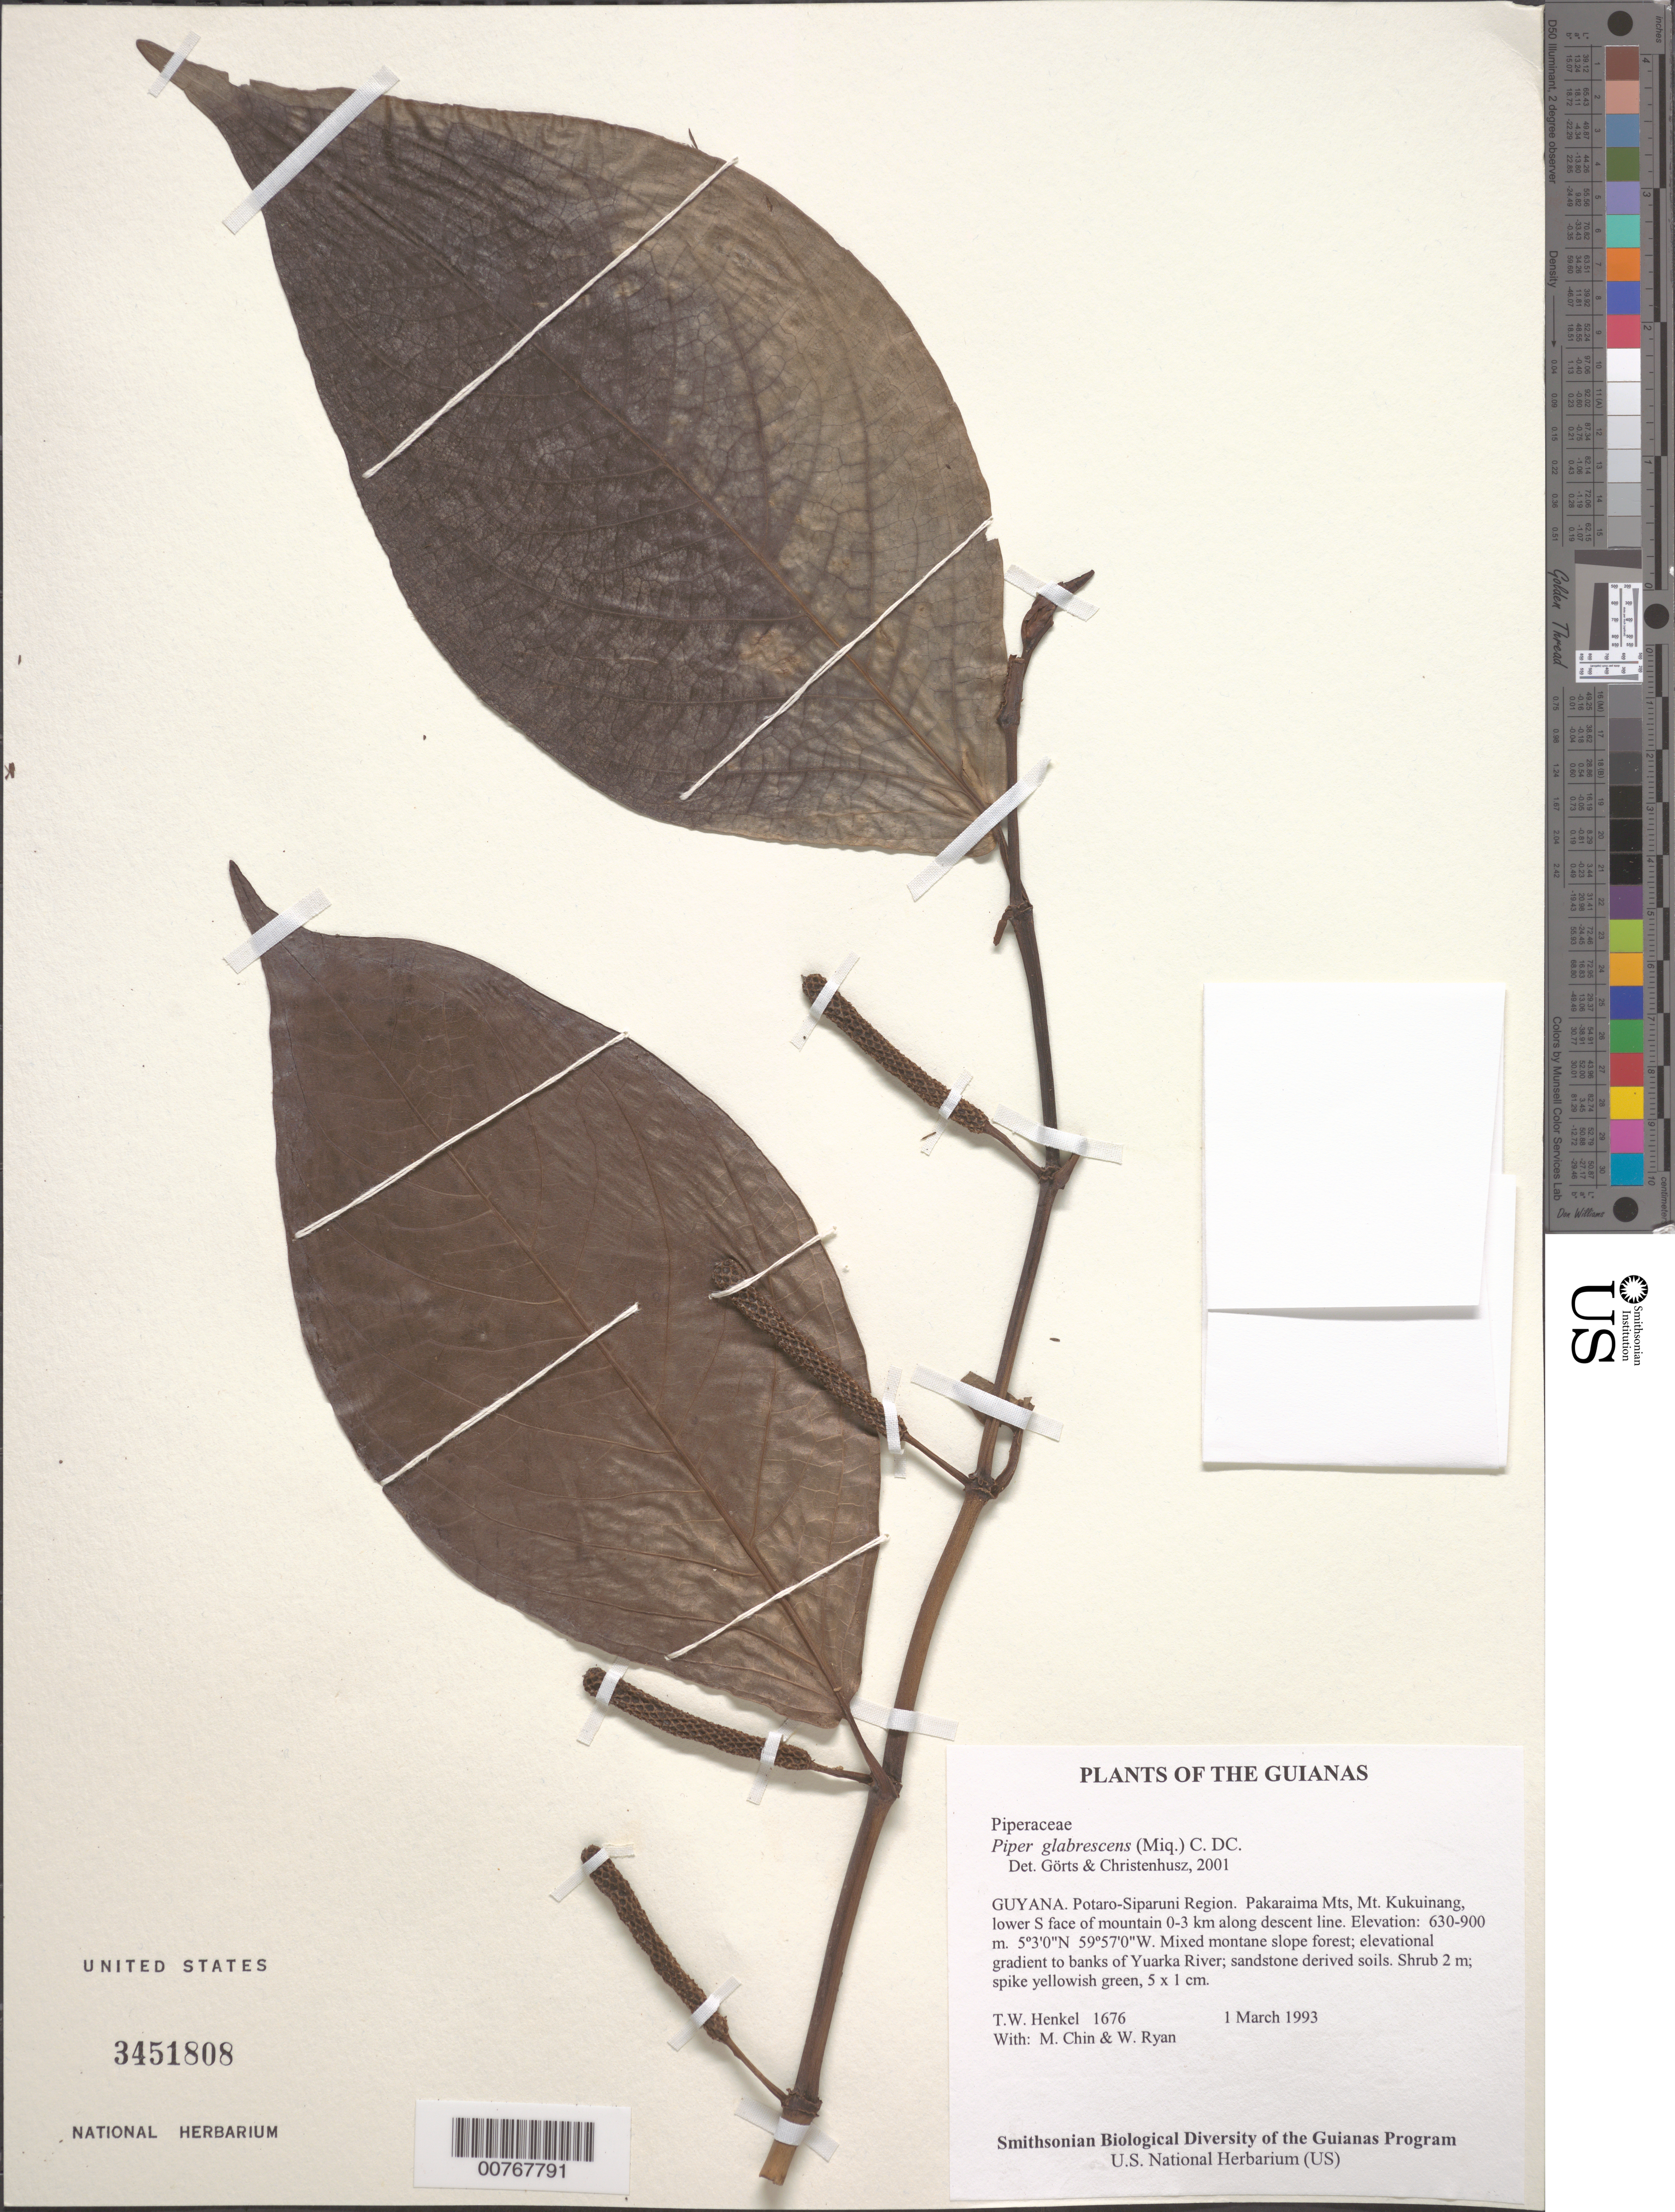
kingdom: Plantae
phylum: Tracheophyta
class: Magnoliopsida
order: Piperales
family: Piperaceae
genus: Piper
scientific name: Piper glabrescens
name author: (Miq.) C. DC.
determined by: Görts-van Rijn, A. R.; Christenhusz, M. J.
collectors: T. Henkel, M. Chin & W. Ryan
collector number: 1676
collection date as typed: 1 March 1993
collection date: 1993-03-01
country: Guyana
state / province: Potaro-Siparuni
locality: Pakaraima Mts, Mt. Kukuinang, lower S face of mountain 0-3 km along descent line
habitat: Mixed montane slope forest; elevational gradient to banks of Yuarka River; sandstone derived soils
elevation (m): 630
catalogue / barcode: US 3451808